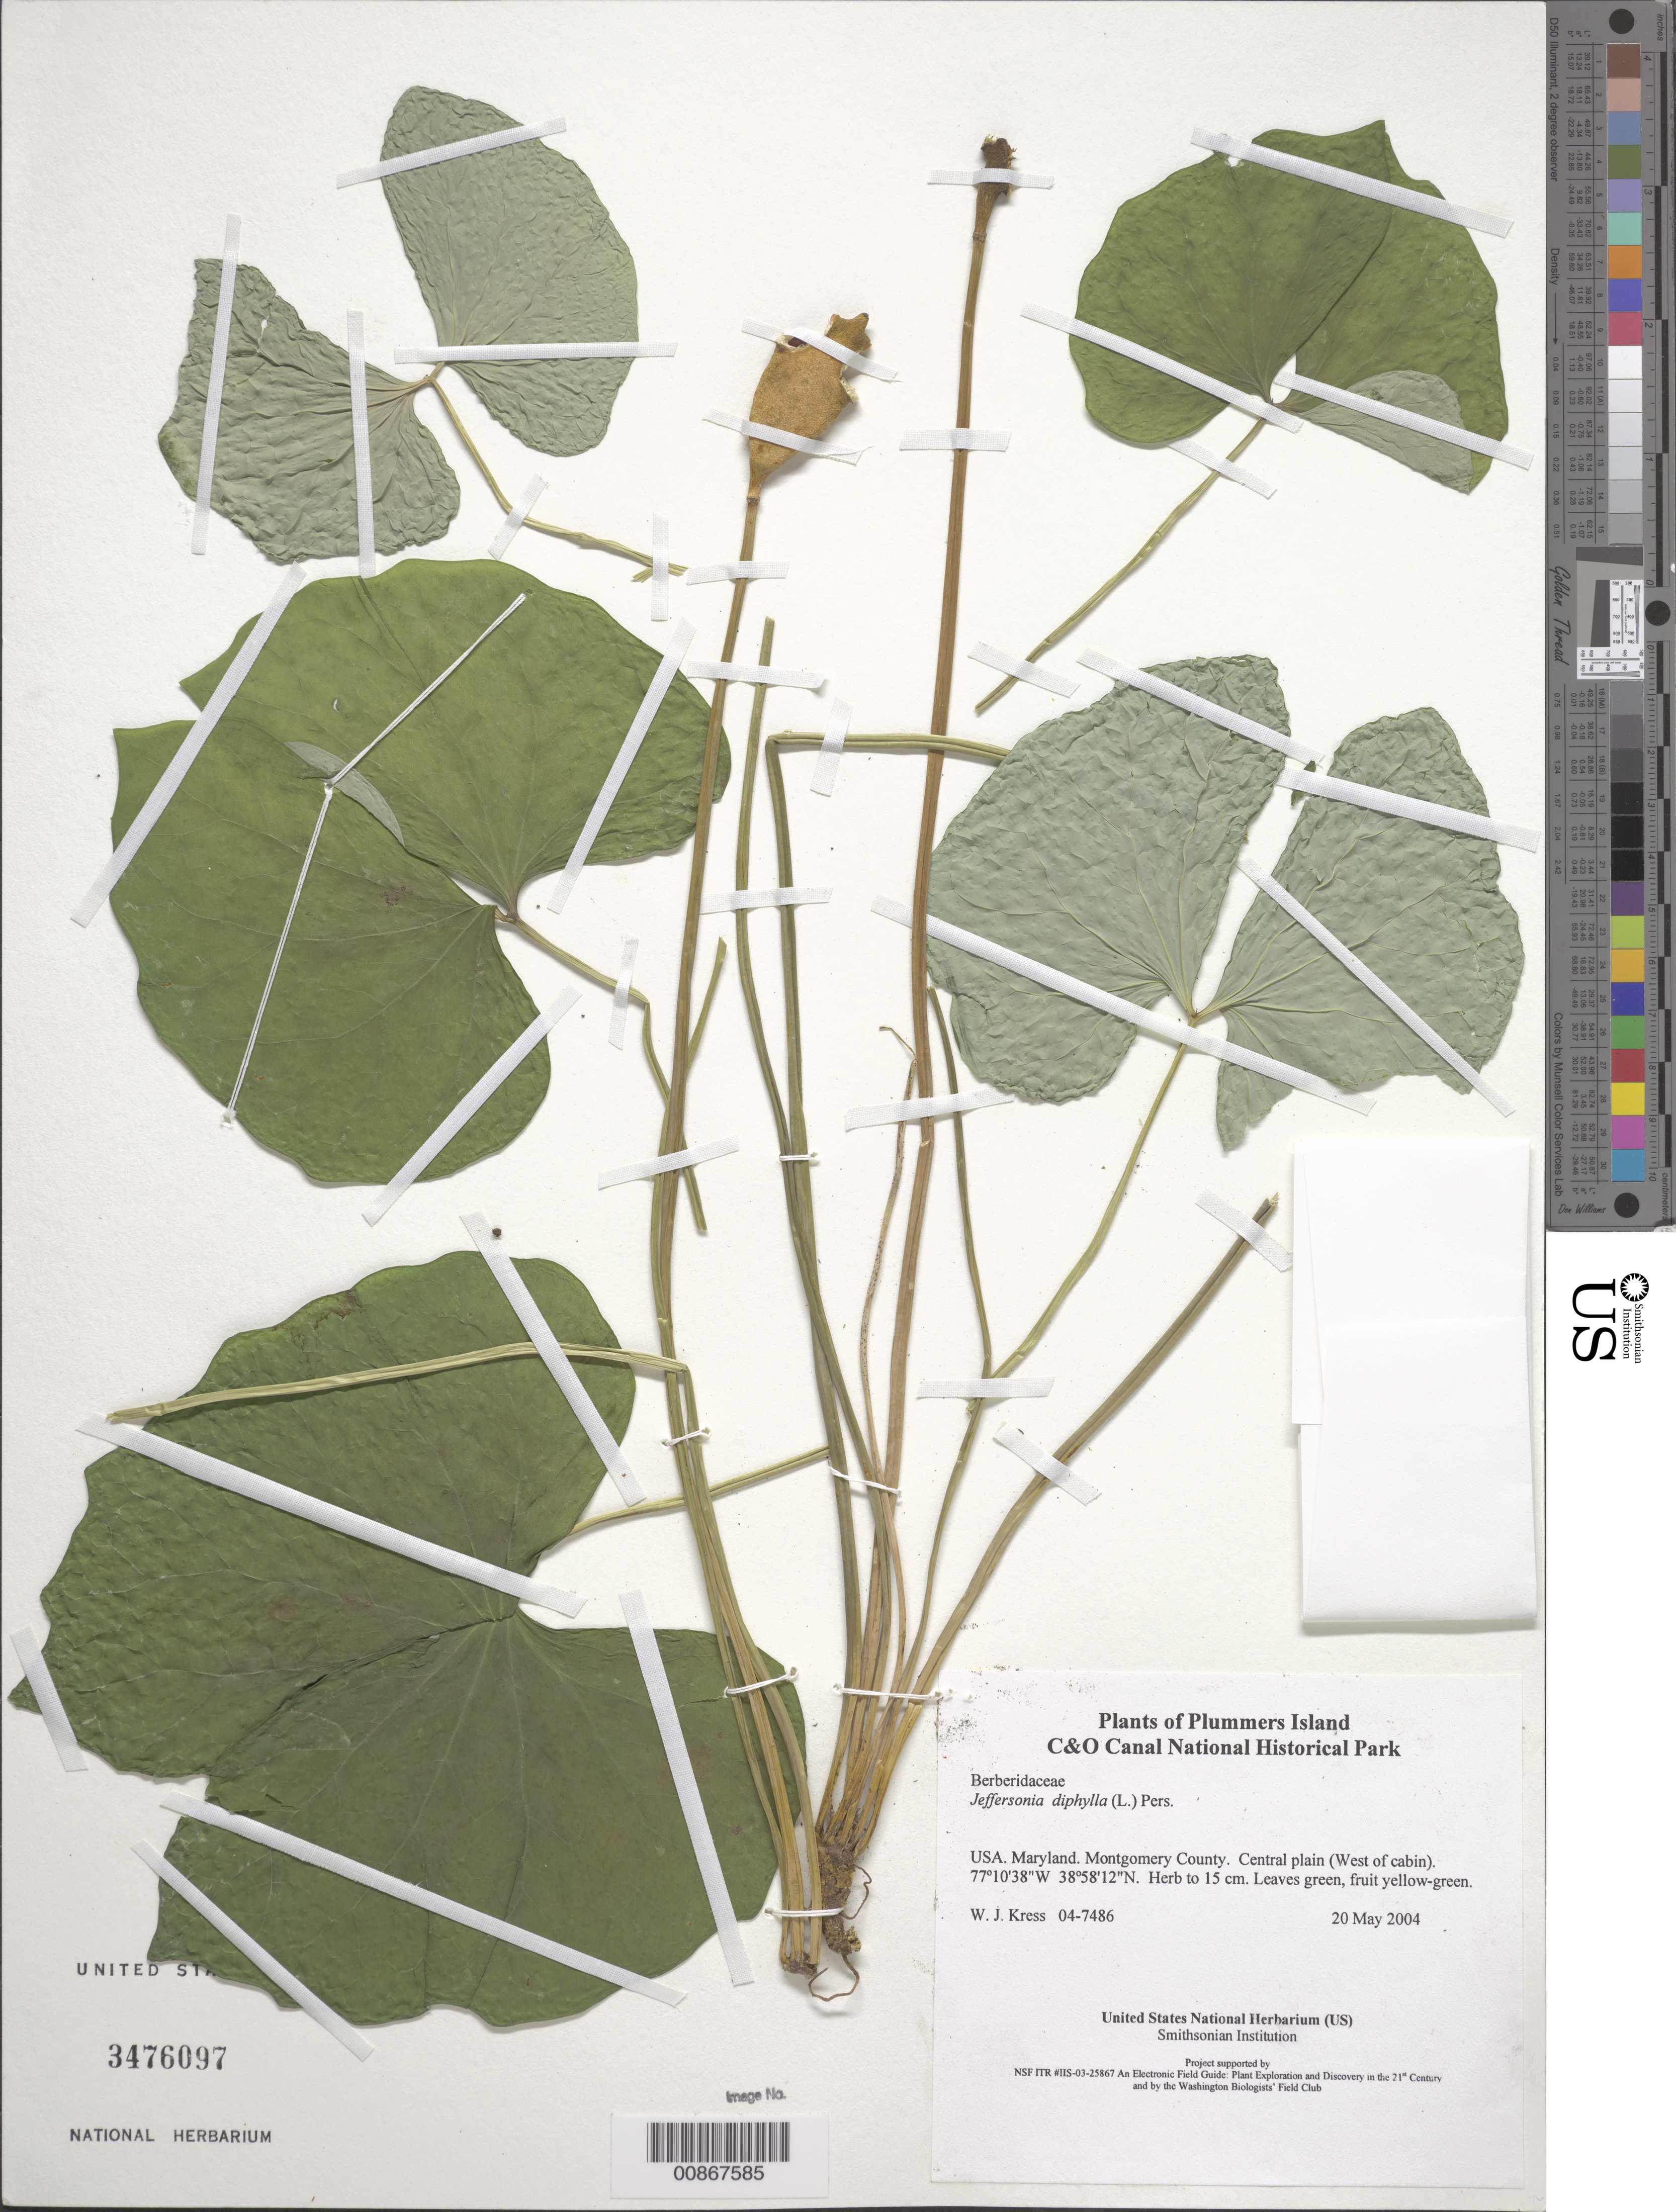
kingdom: Plantae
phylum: Tracheophyta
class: Magnoliopsida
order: Ranunculales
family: Berberidaceae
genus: Jeffersonia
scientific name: Jeffersonia diphylla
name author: (L.) Pers.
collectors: W. J. Kress & M. B. Butts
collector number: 04-7486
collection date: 2004-05-20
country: United States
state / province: Maryland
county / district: Montgomery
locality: Chesapeake and Ohio Canal National Historical Park, Plummers Island, central plain (West of Cabin)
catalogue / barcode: US 3476097